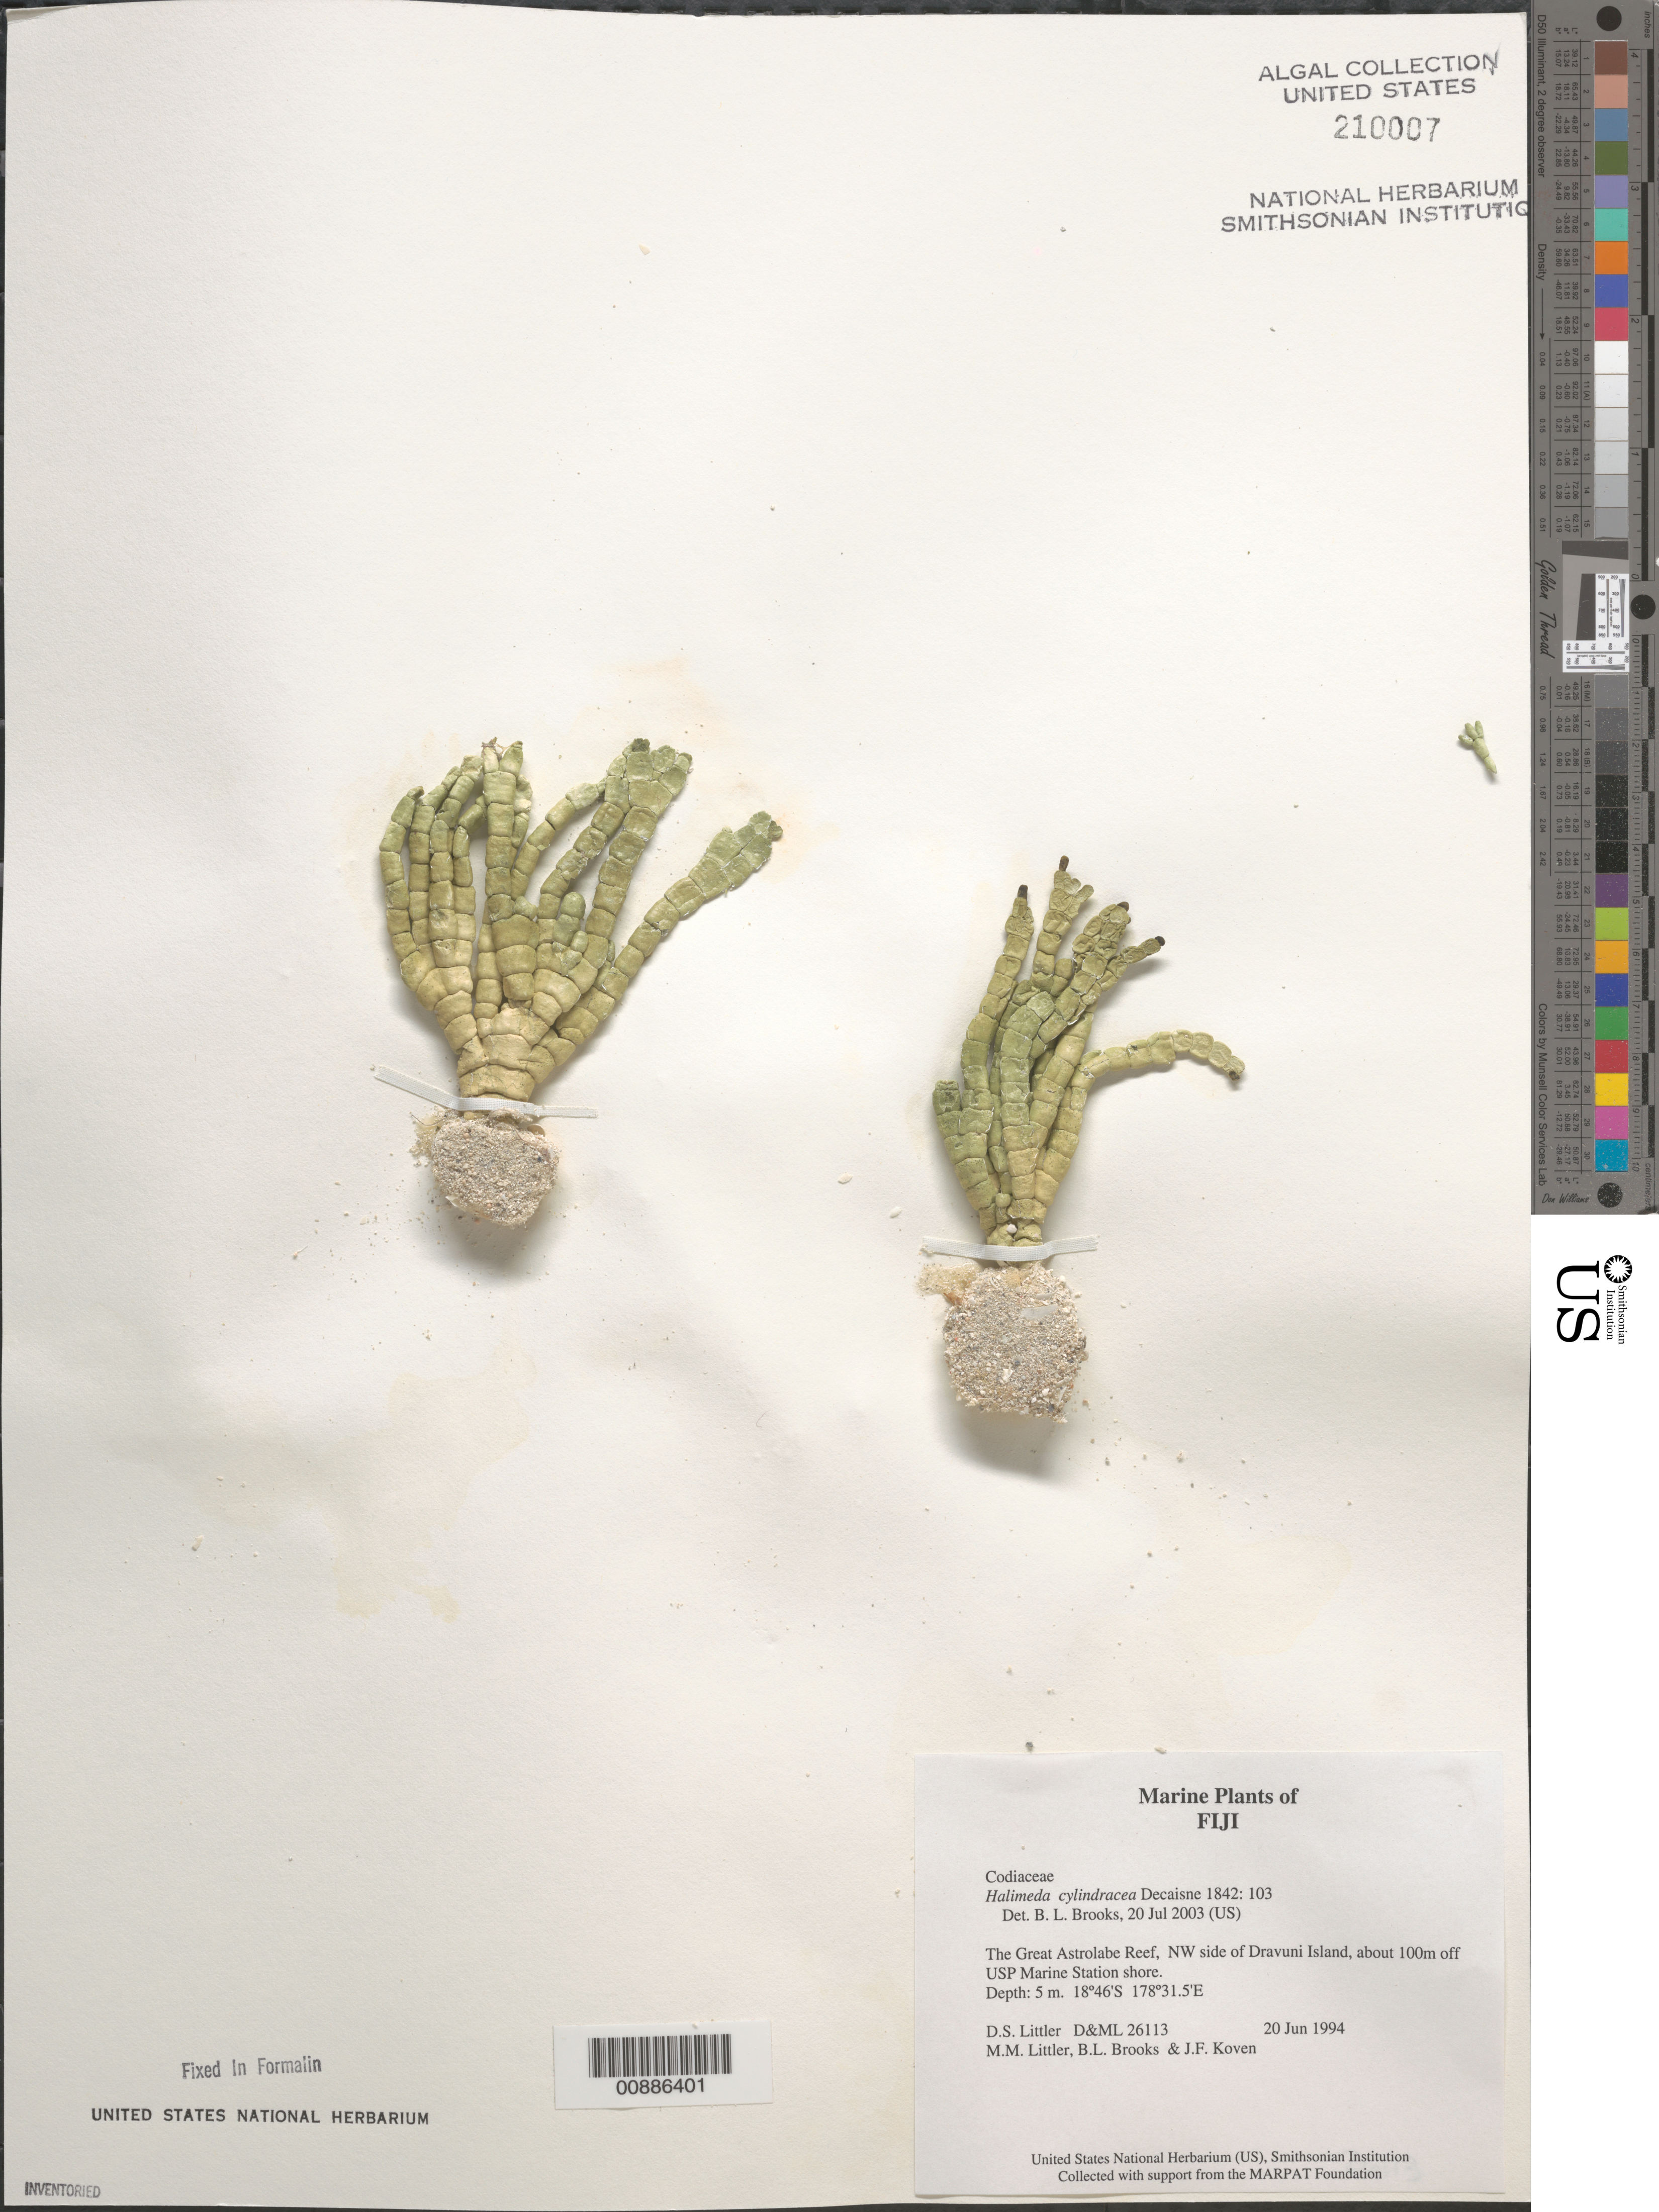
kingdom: Plantae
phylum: Chlorophyta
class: Ulvophyceae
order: Bryopsidales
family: Halimedaceae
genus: Halimeda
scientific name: Halimeda cylindracea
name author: Decne.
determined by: Brooks, B. L., (BOT), Smithsonian Institution - National Museum of Natural History (UNITED STATES)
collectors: D. S. Littler, M. M. Littler, B. Brooks & J. Koven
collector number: D&ML 26113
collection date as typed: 20 Jun 1994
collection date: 1994-06-20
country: Fiji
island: Dravuni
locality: Great Astrolabe Reef, ca. 100 meters off USP Marine Station shore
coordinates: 18 46'S, 178 31.5'E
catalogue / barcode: US 210007